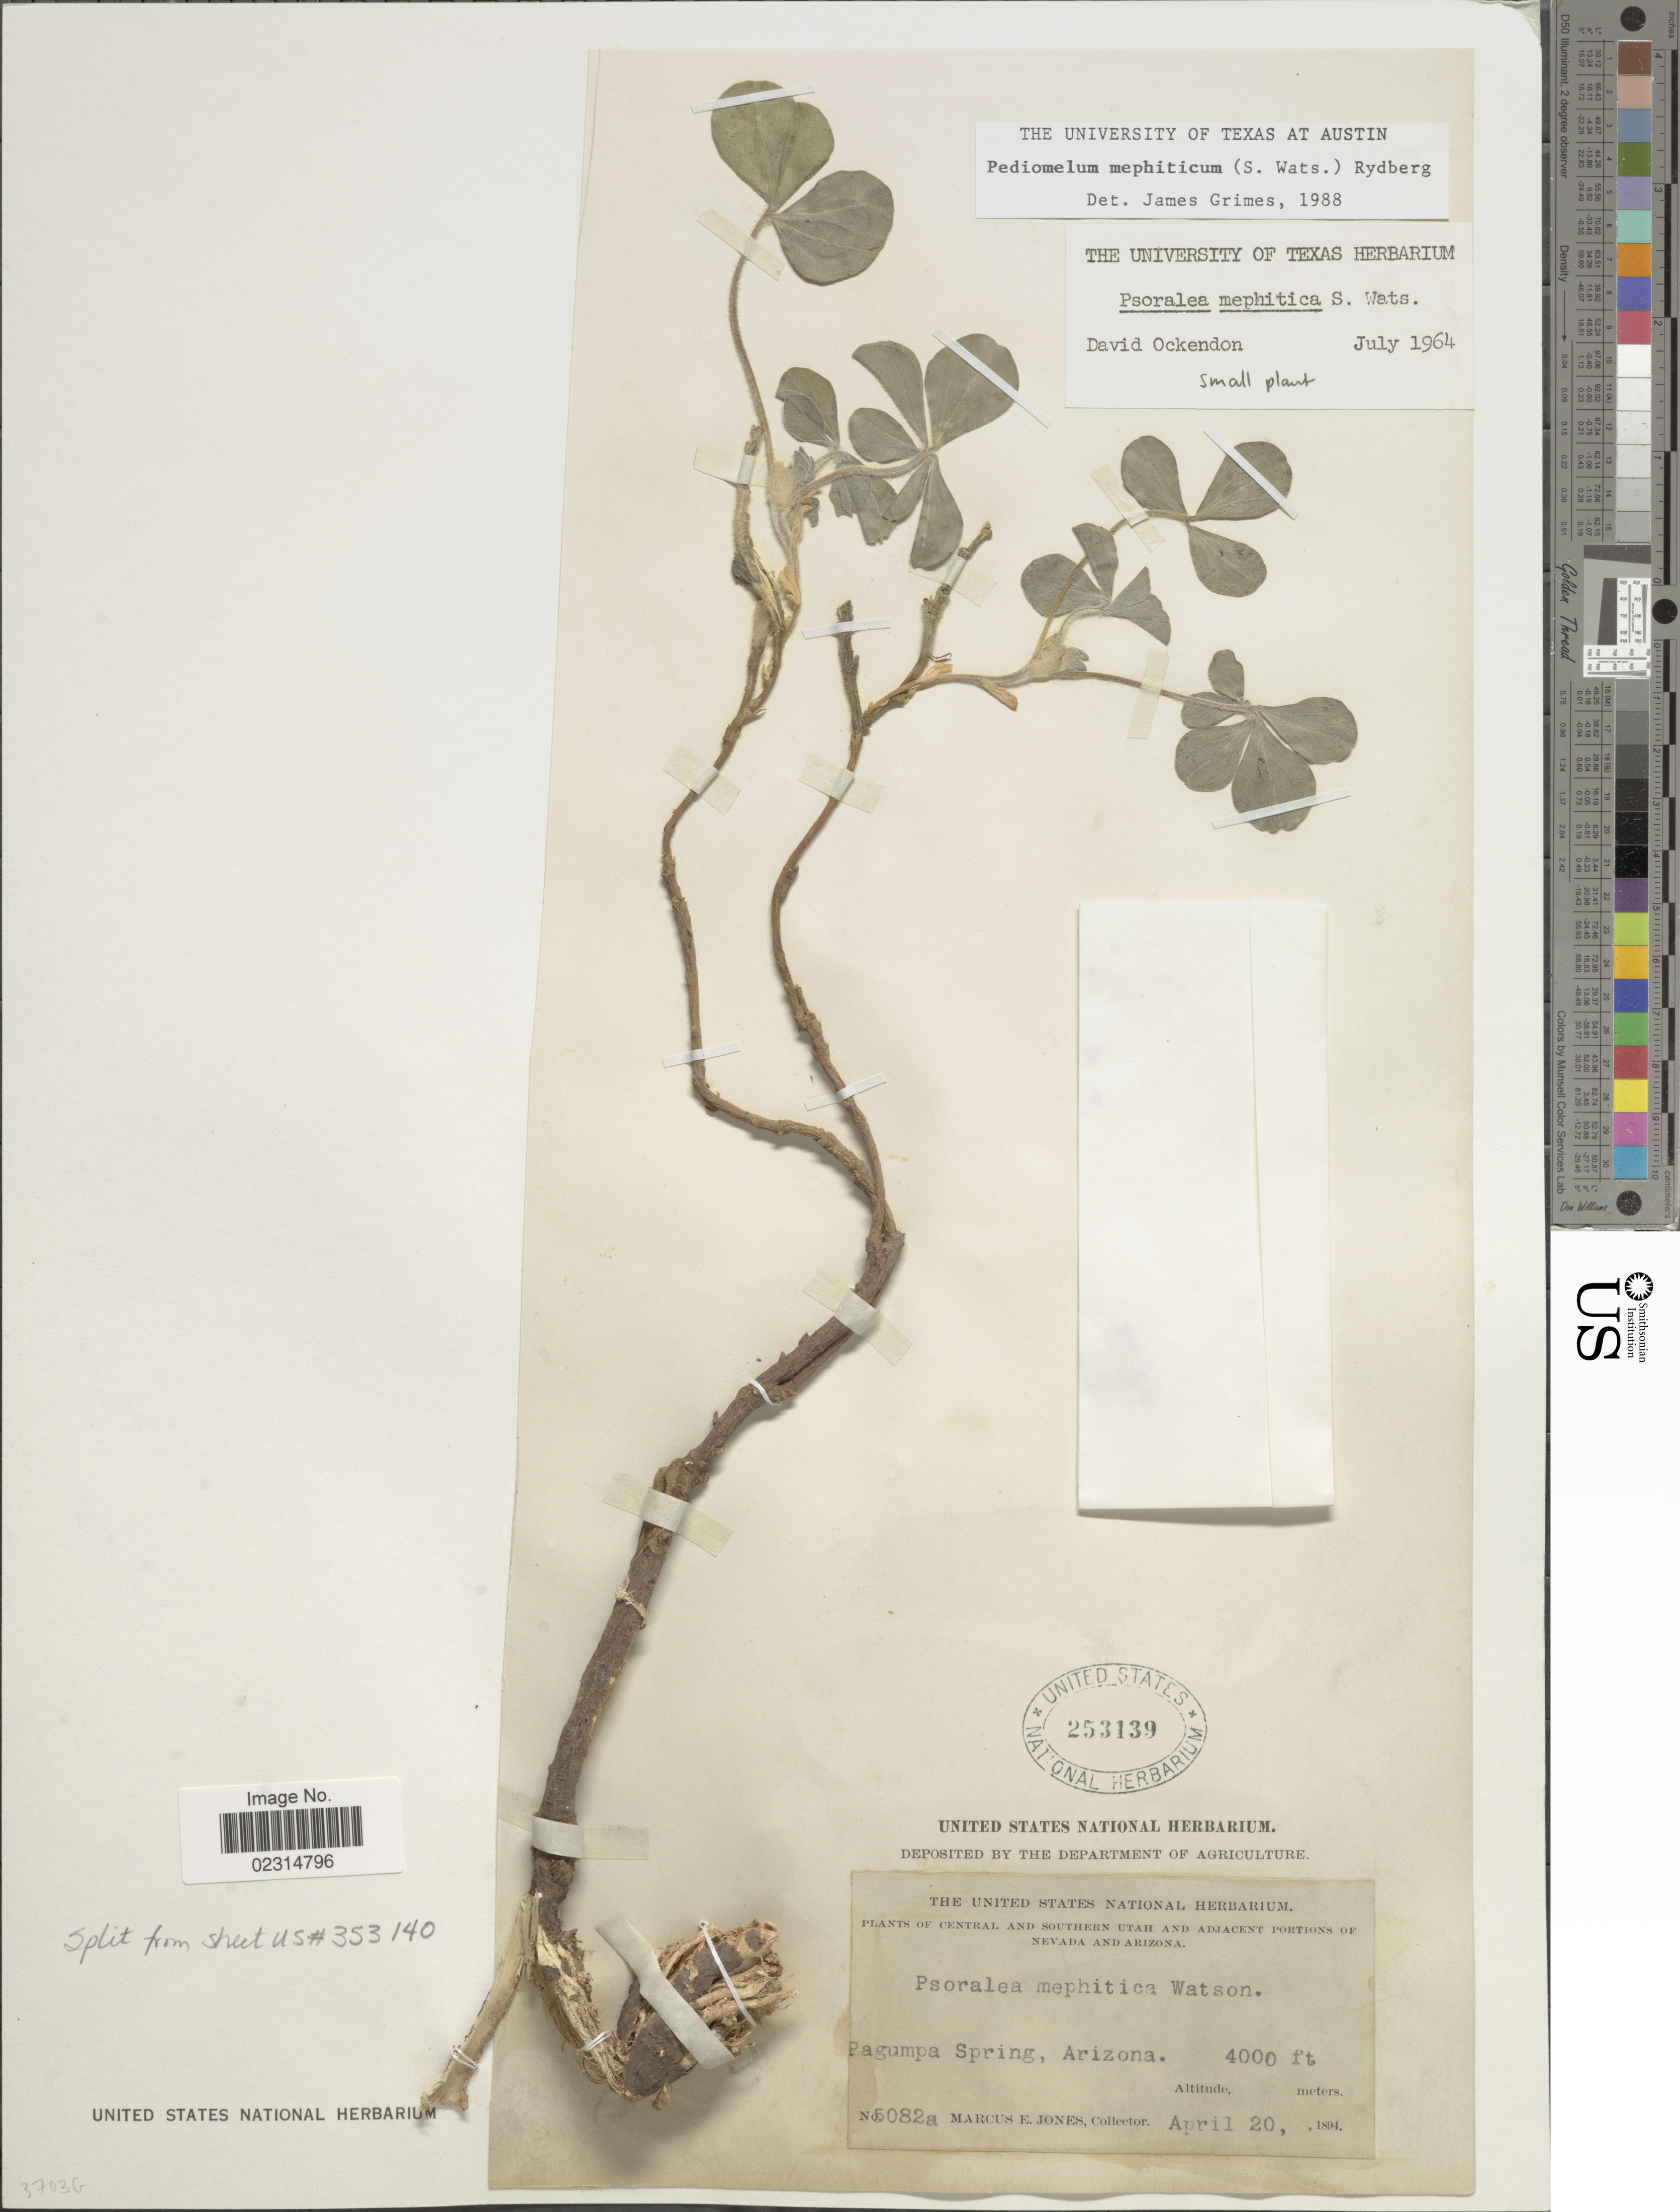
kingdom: Plantae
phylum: Tracheophyta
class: Magnoliopsida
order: Fabales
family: Fabaceae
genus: Pediomelum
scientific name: Pediomelum mephiticum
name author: (S. Watson) Rydb.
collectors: M. E. Jones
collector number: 5082a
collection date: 1894-04-20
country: United States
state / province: Arizona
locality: Central and Southern Utah and Adjacent Portion of Nevada and Arizona, Pagumpa Spring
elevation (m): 1219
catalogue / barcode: US 253139